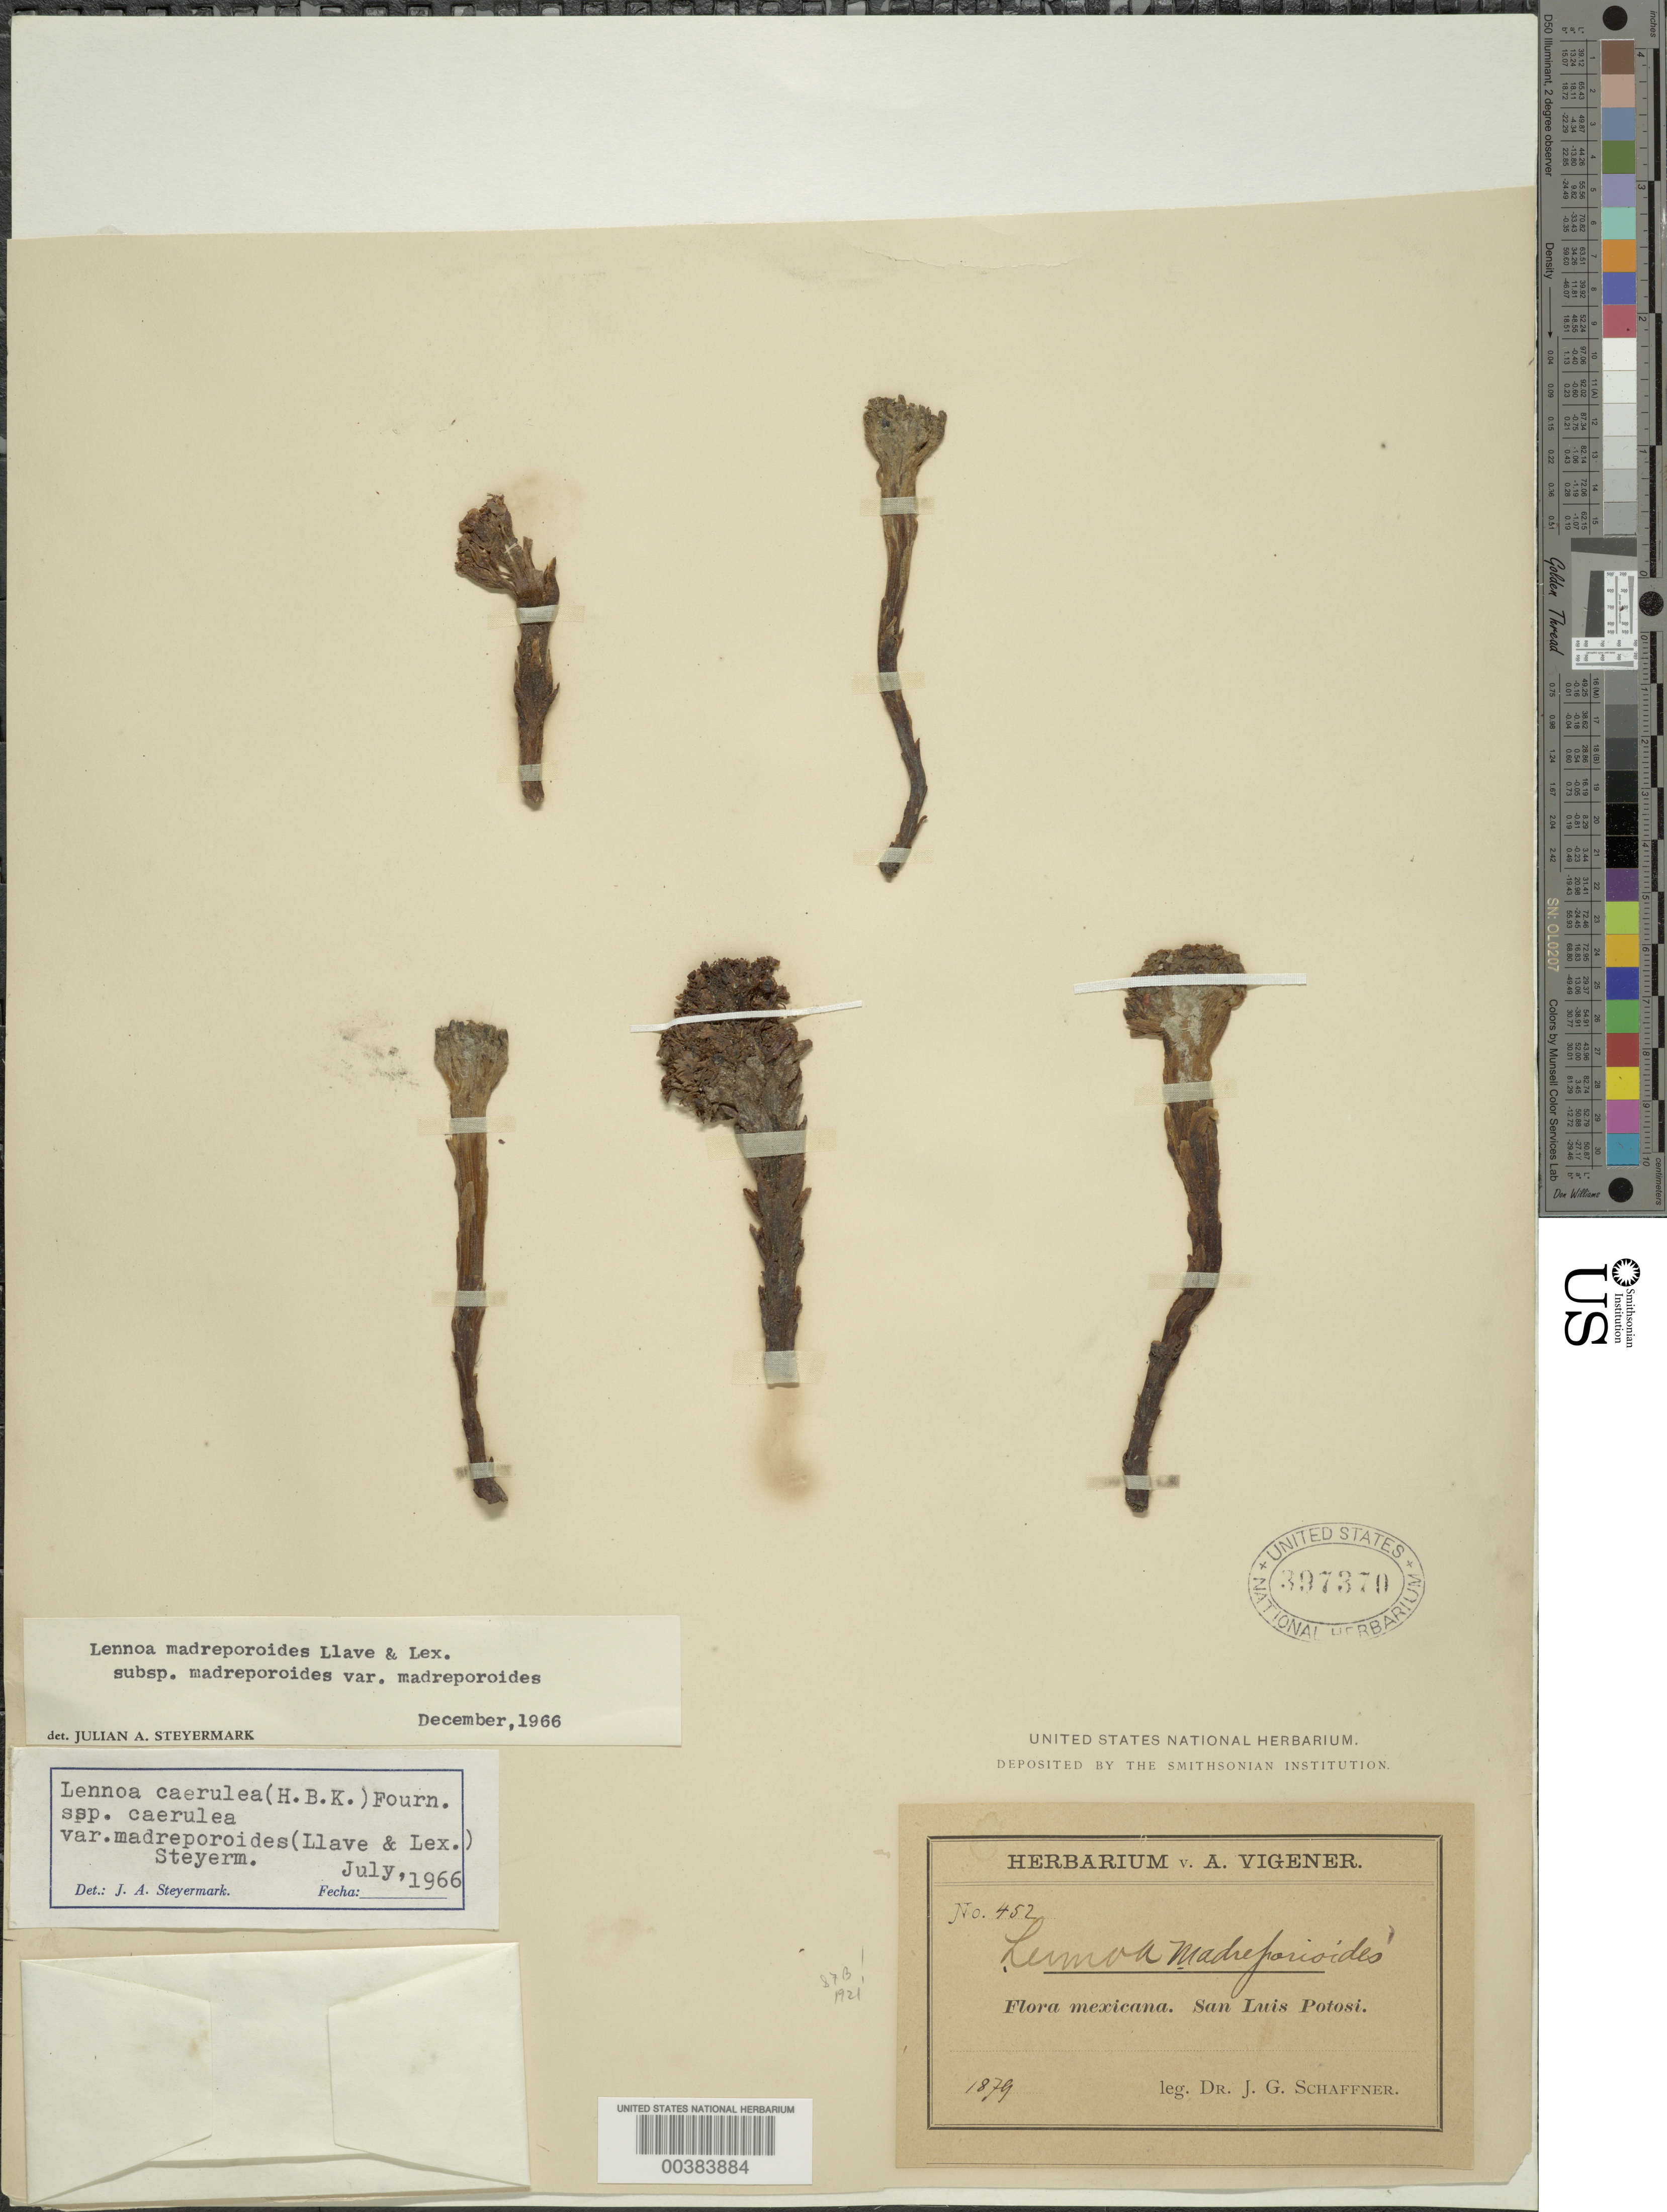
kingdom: Plantae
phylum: Tracheophyta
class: Magnoliopsida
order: Boraginales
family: Lennoaceae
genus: Lennoa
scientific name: Lennoa madreporoides f. madreporoides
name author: La Llave & Lex.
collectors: J. G. Schaffner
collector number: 452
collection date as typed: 1879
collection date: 1879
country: Mexico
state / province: San Luis Potosí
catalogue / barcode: US 397370